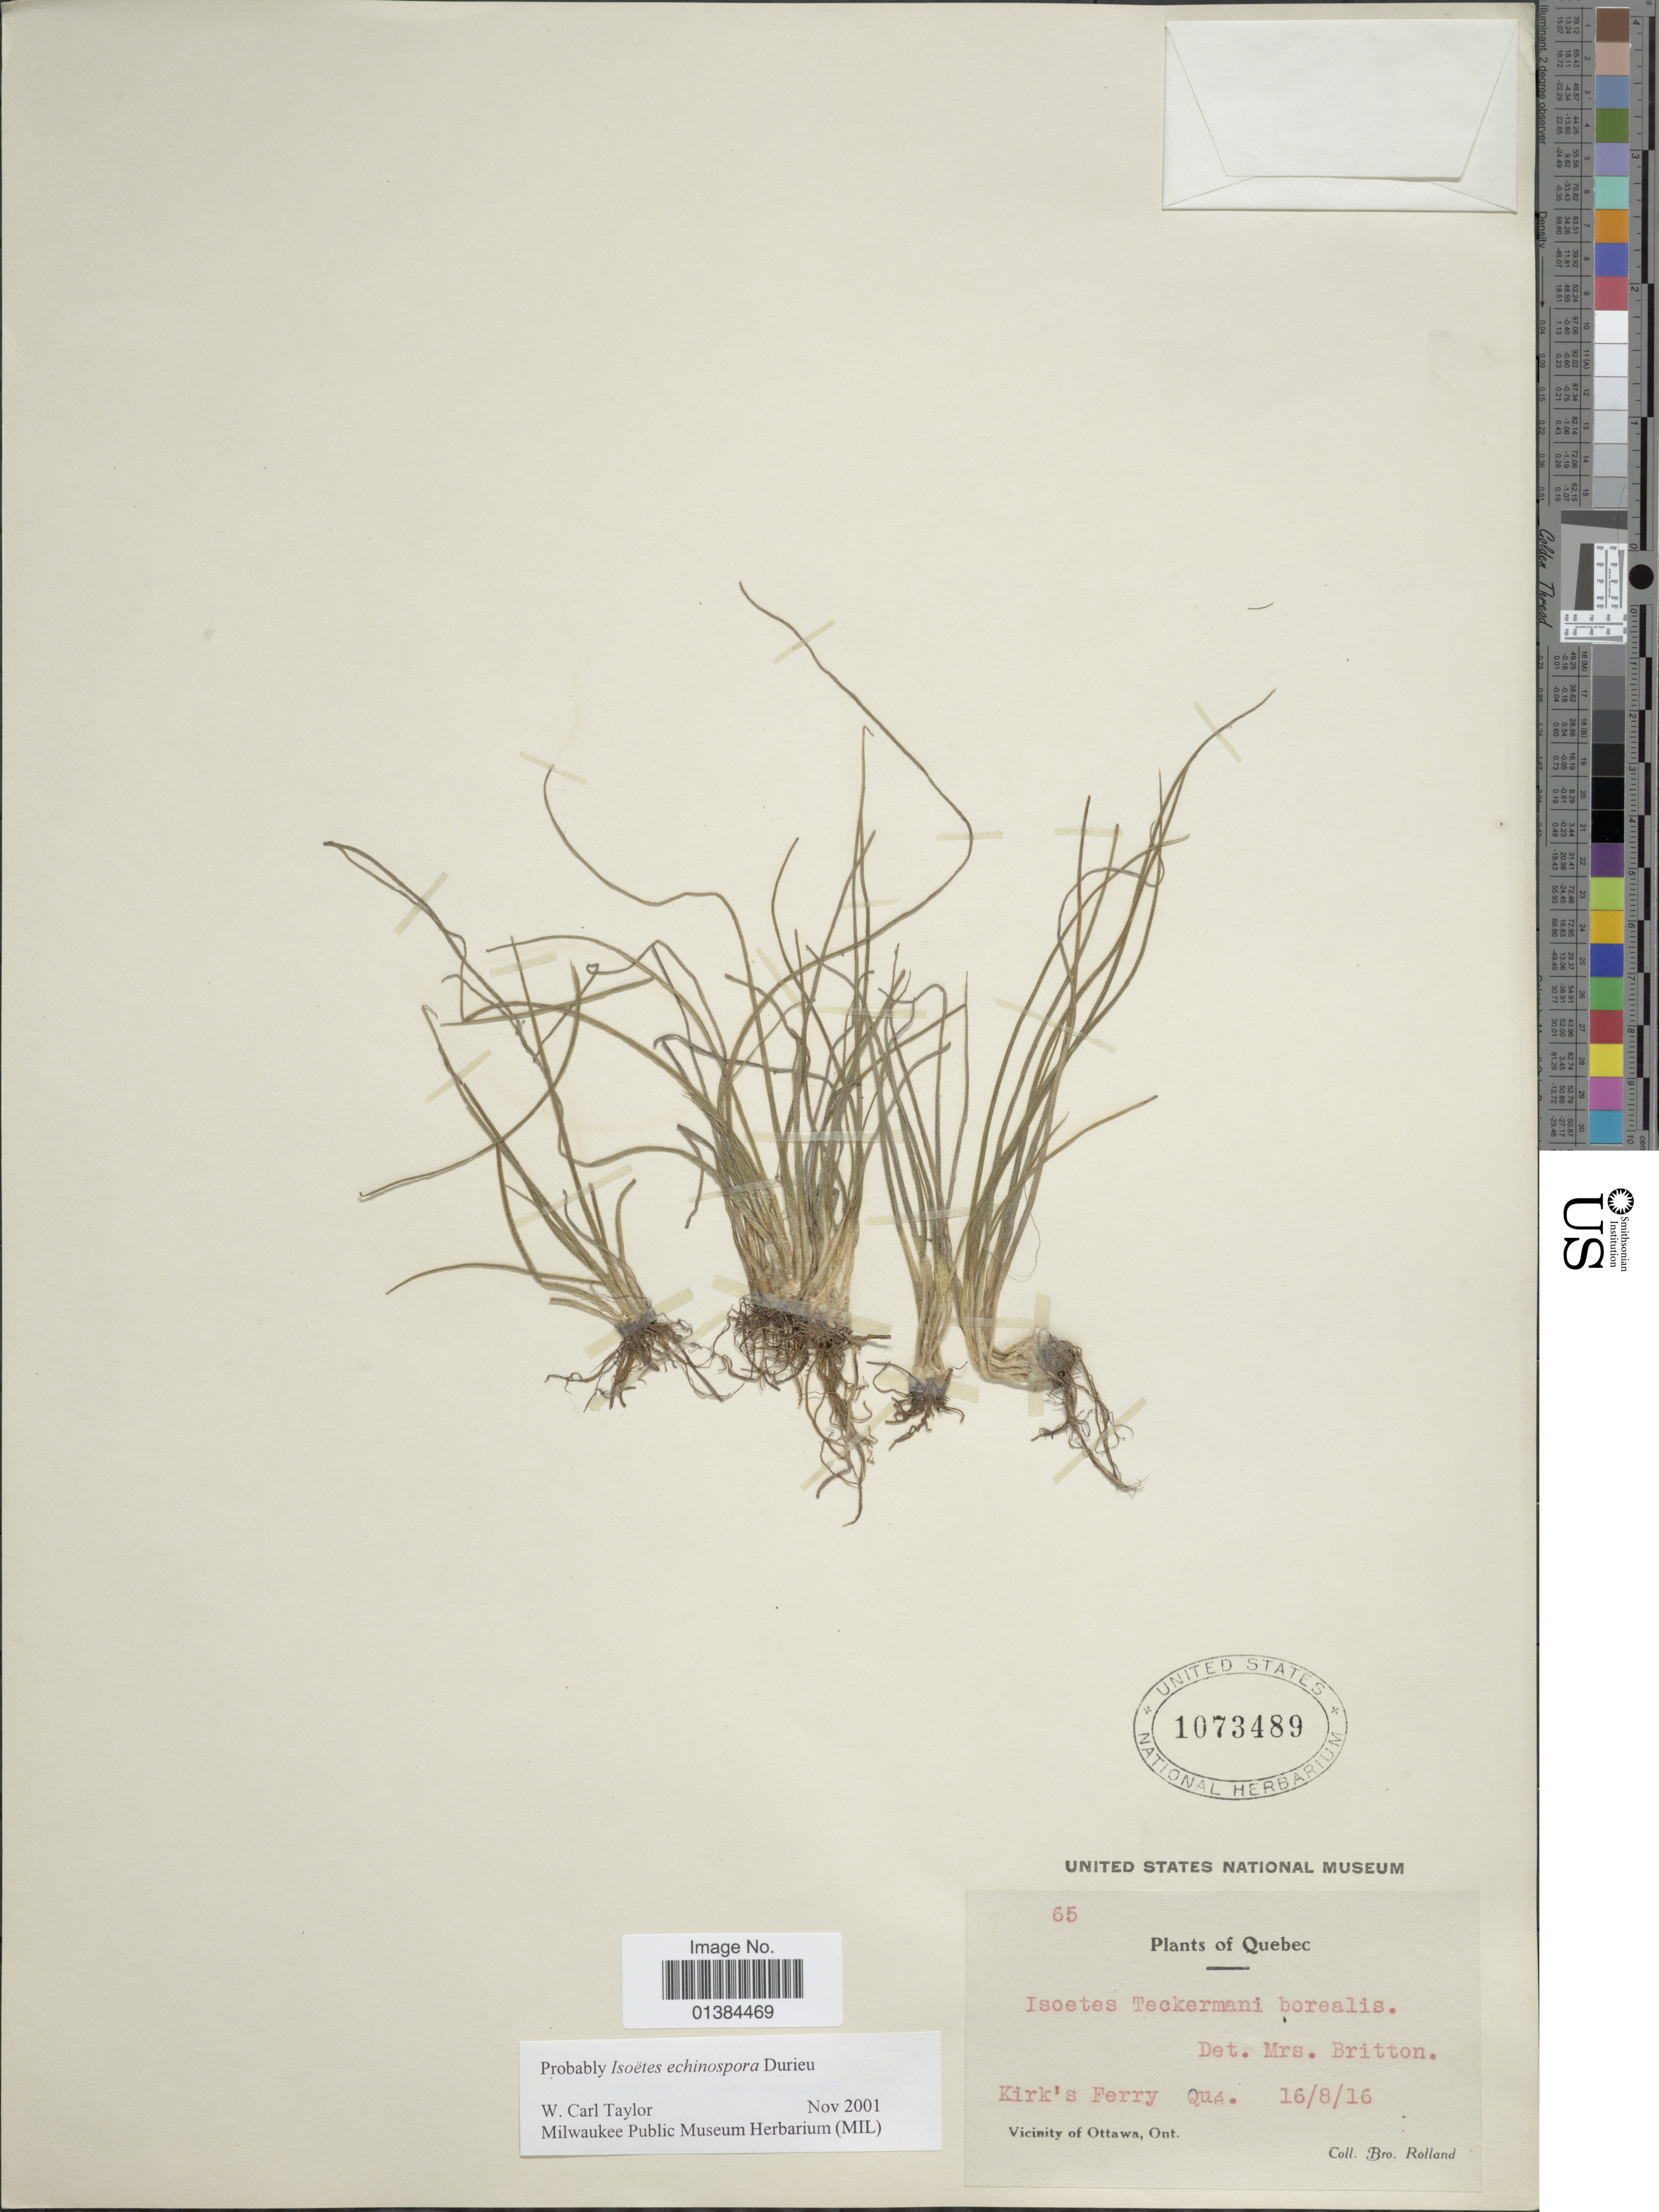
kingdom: Plantae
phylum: Tracheophyta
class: Lycopodiopsida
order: Isoetales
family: Isoetaceae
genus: Isoetes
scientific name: Isoetes echinospora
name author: Durieu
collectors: B. Rolland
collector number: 65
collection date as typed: Transcribed d/m/y: 16/8/16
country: Canada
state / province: Quebec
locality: Kirk's Ferry/ Vicinity of Ottawa, Ont.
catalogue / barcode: US 1073489